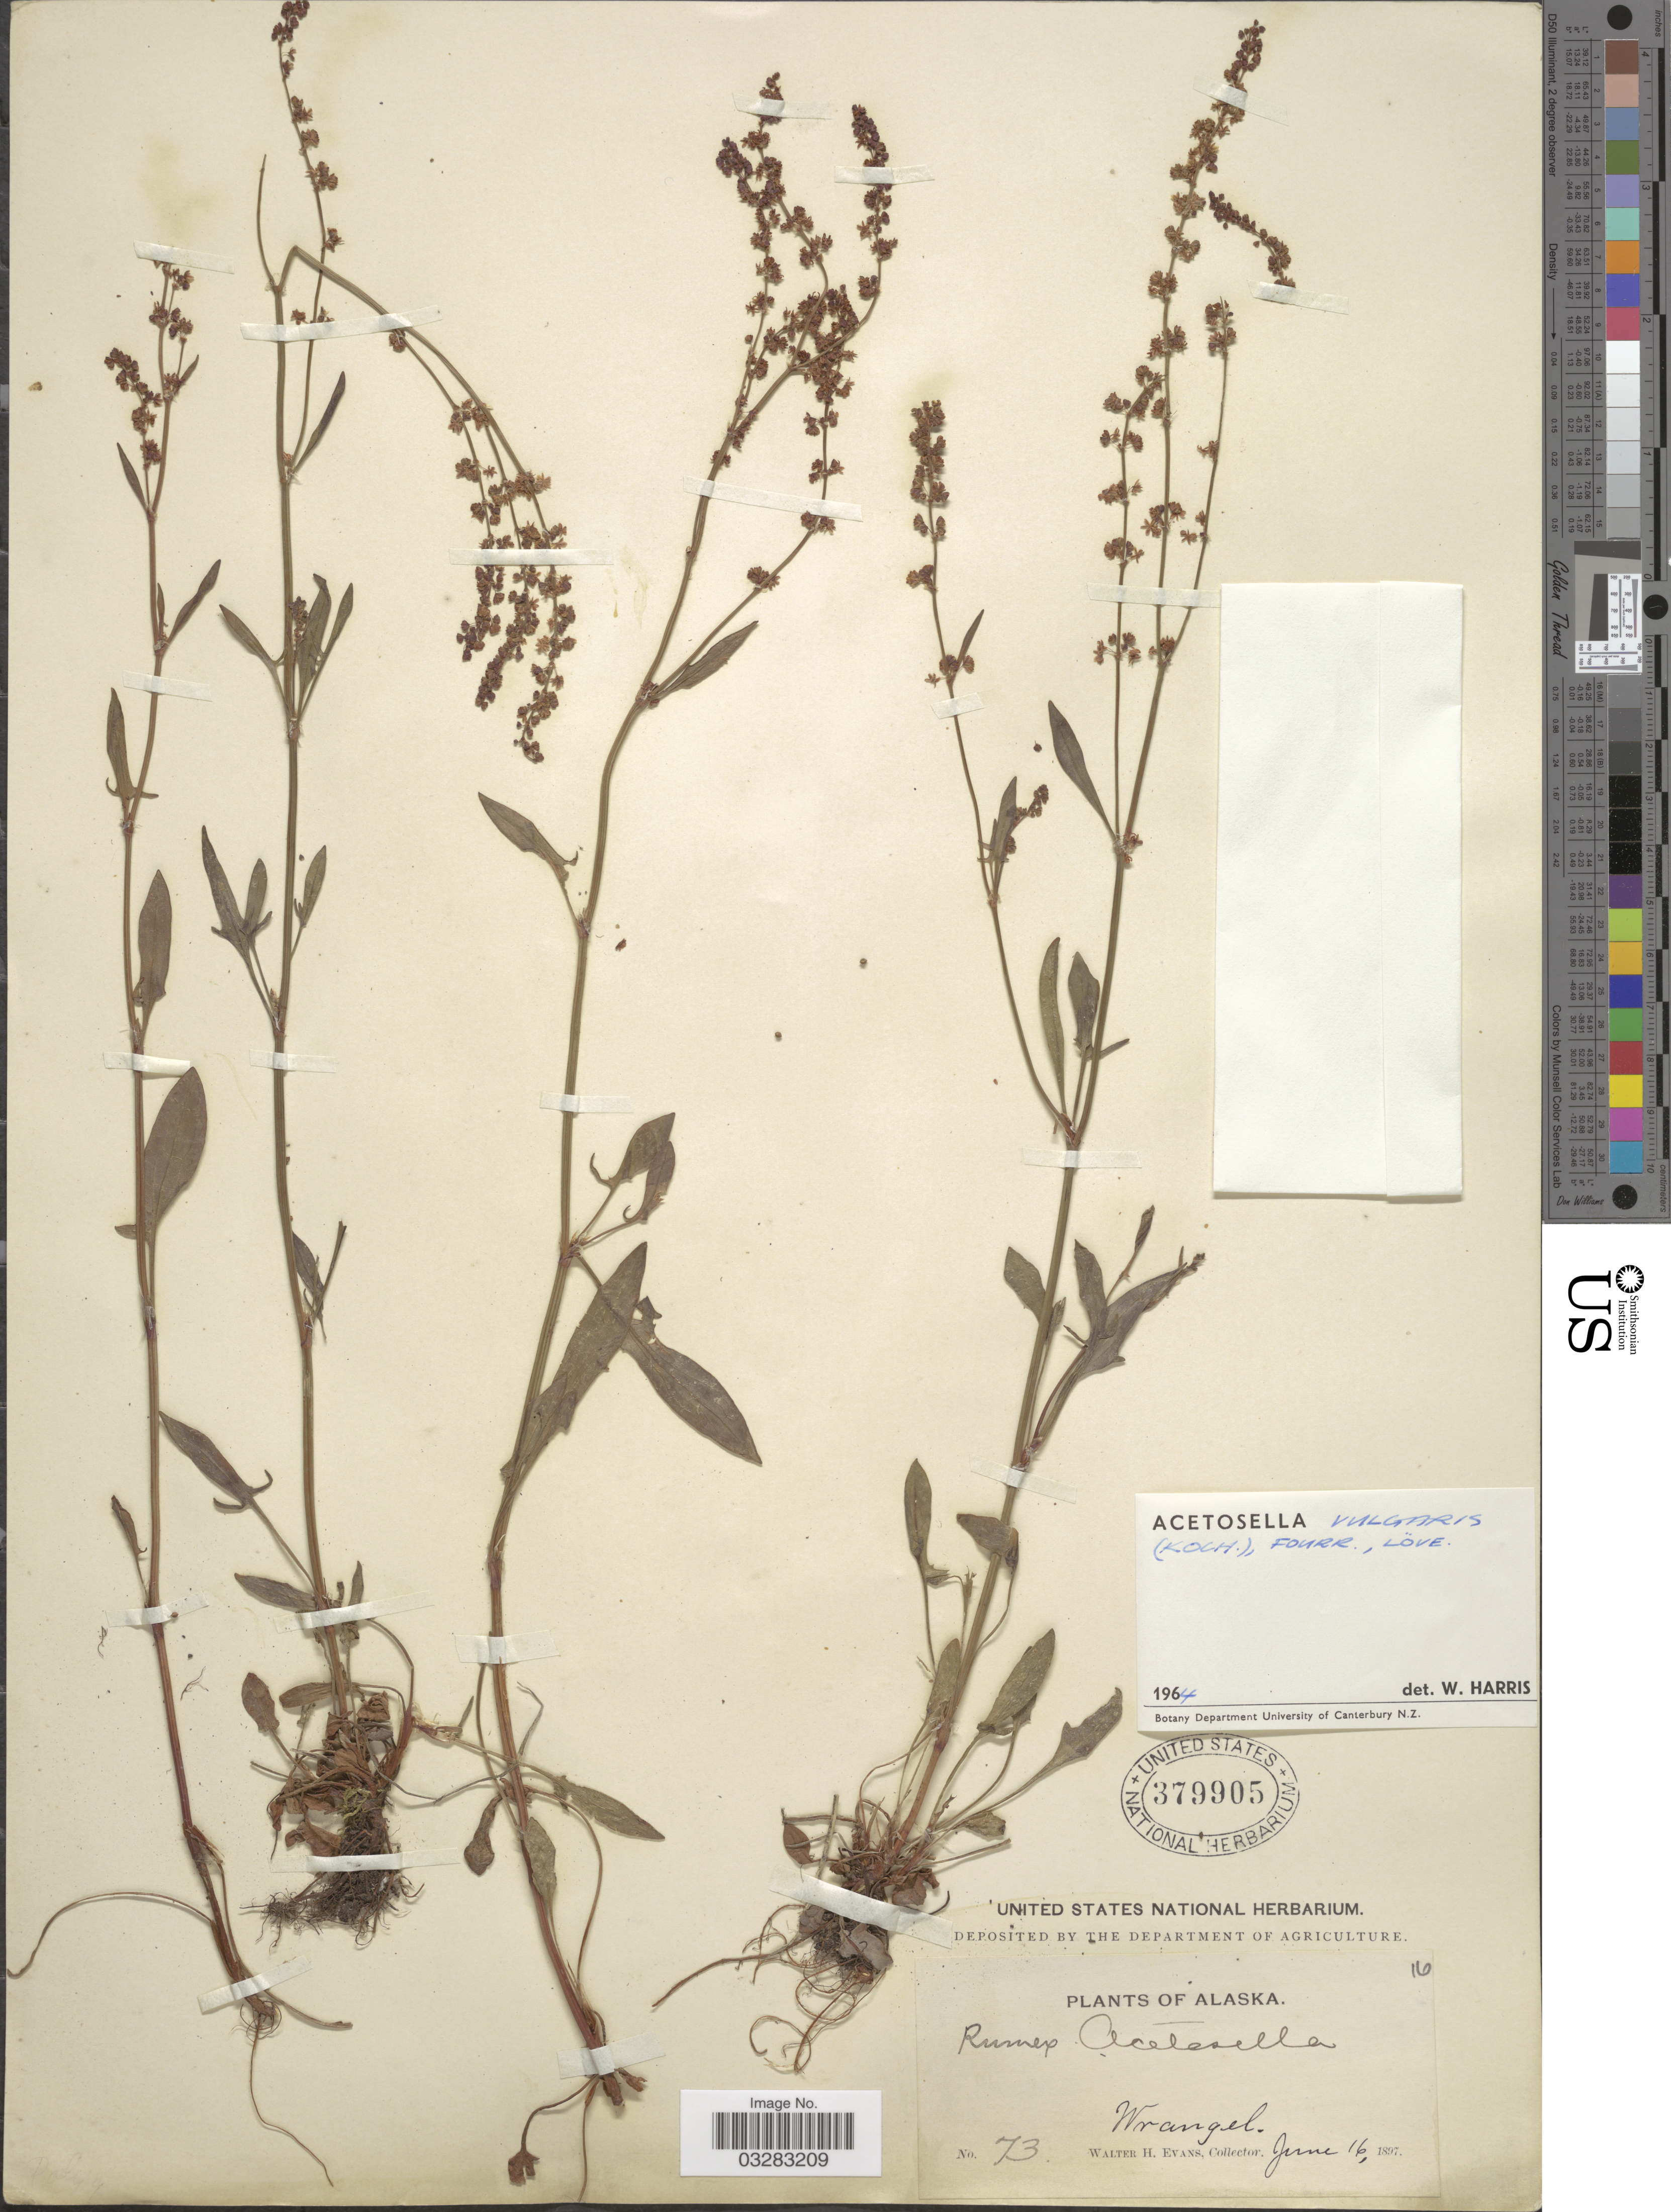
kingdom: Plantae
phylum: Tracheophyta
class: Magnoliopsida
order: Caryophyllales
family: Polygonaceae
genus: Rumex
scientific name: Rumex acetosella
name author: L.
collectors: W. H. Evans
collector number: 73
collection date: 1897-06-16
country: United States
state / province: Alaska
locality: Wrangell.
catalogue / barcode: US 379905